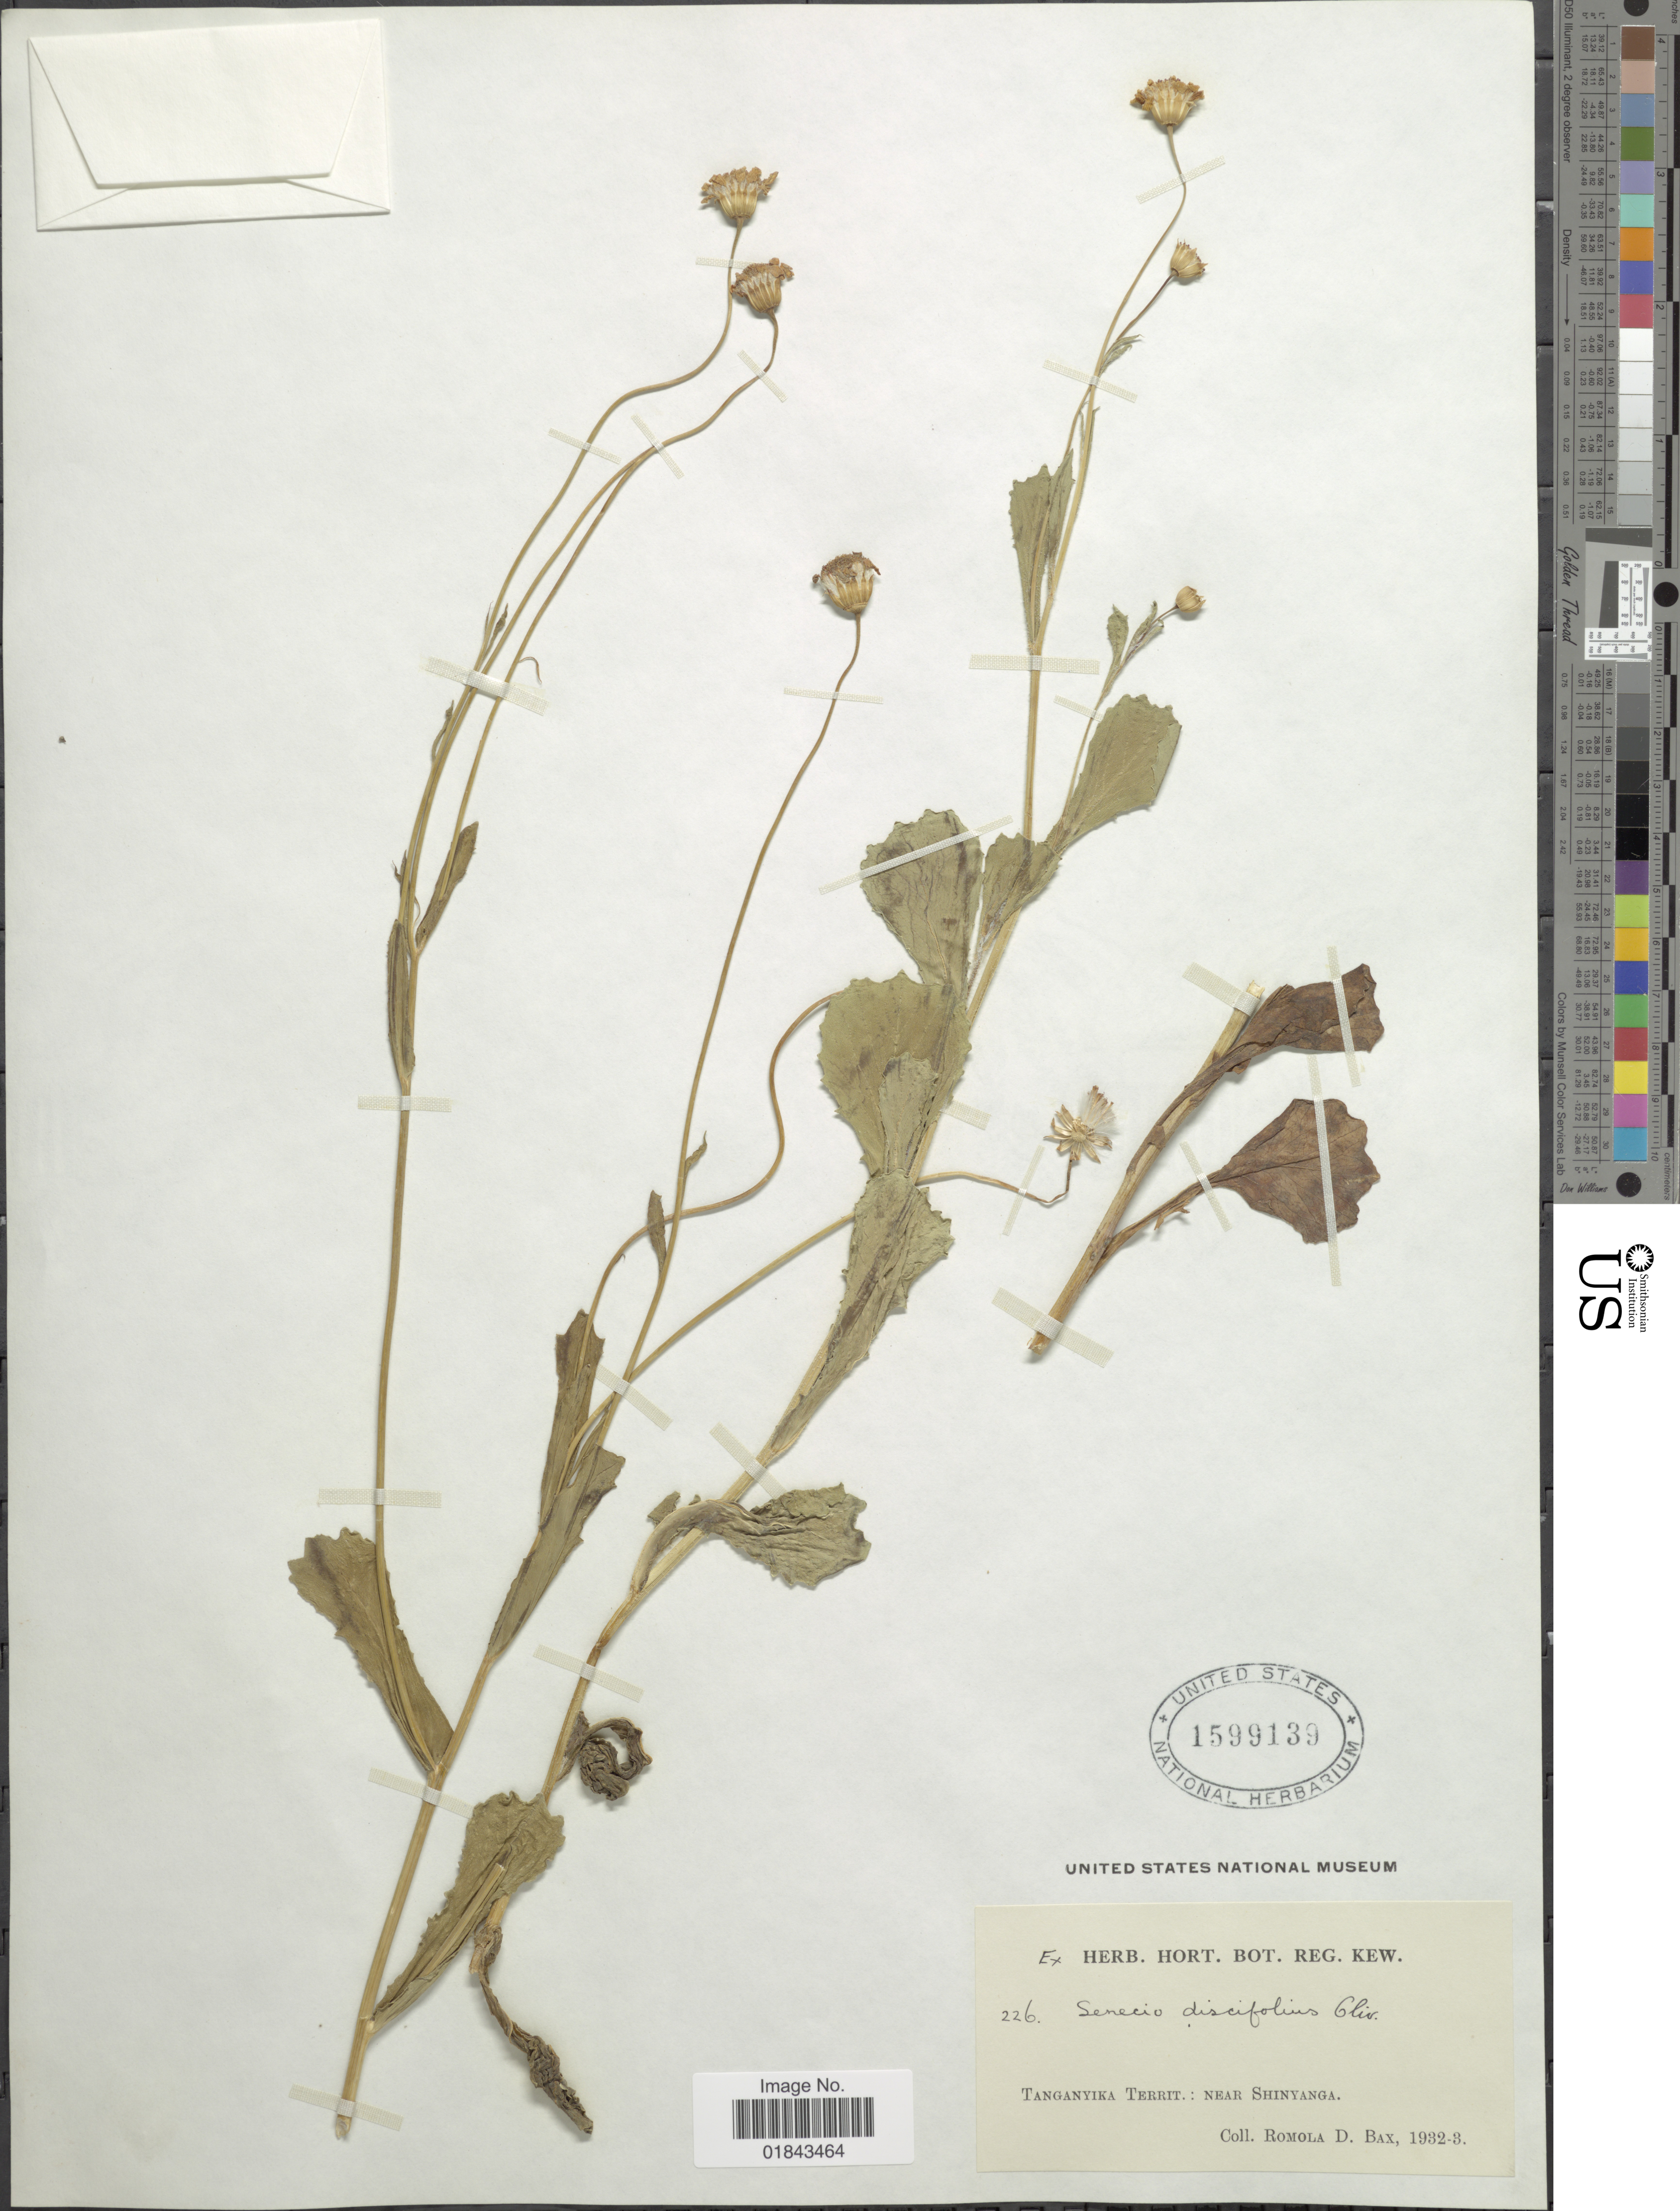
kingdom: Plantae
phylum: Tracheophyta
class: Magnoliopsida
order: Asterales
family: Asteraceae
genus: Emilia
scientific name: Emilia discifolia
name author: (Oliv.) C. Jeffrey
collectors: R. Bax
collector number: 226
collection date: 1932/1933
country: Tanzania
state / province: Shinyanga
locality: Tanganyika Terr.: near Shinyanga.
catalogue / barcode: US 1599139